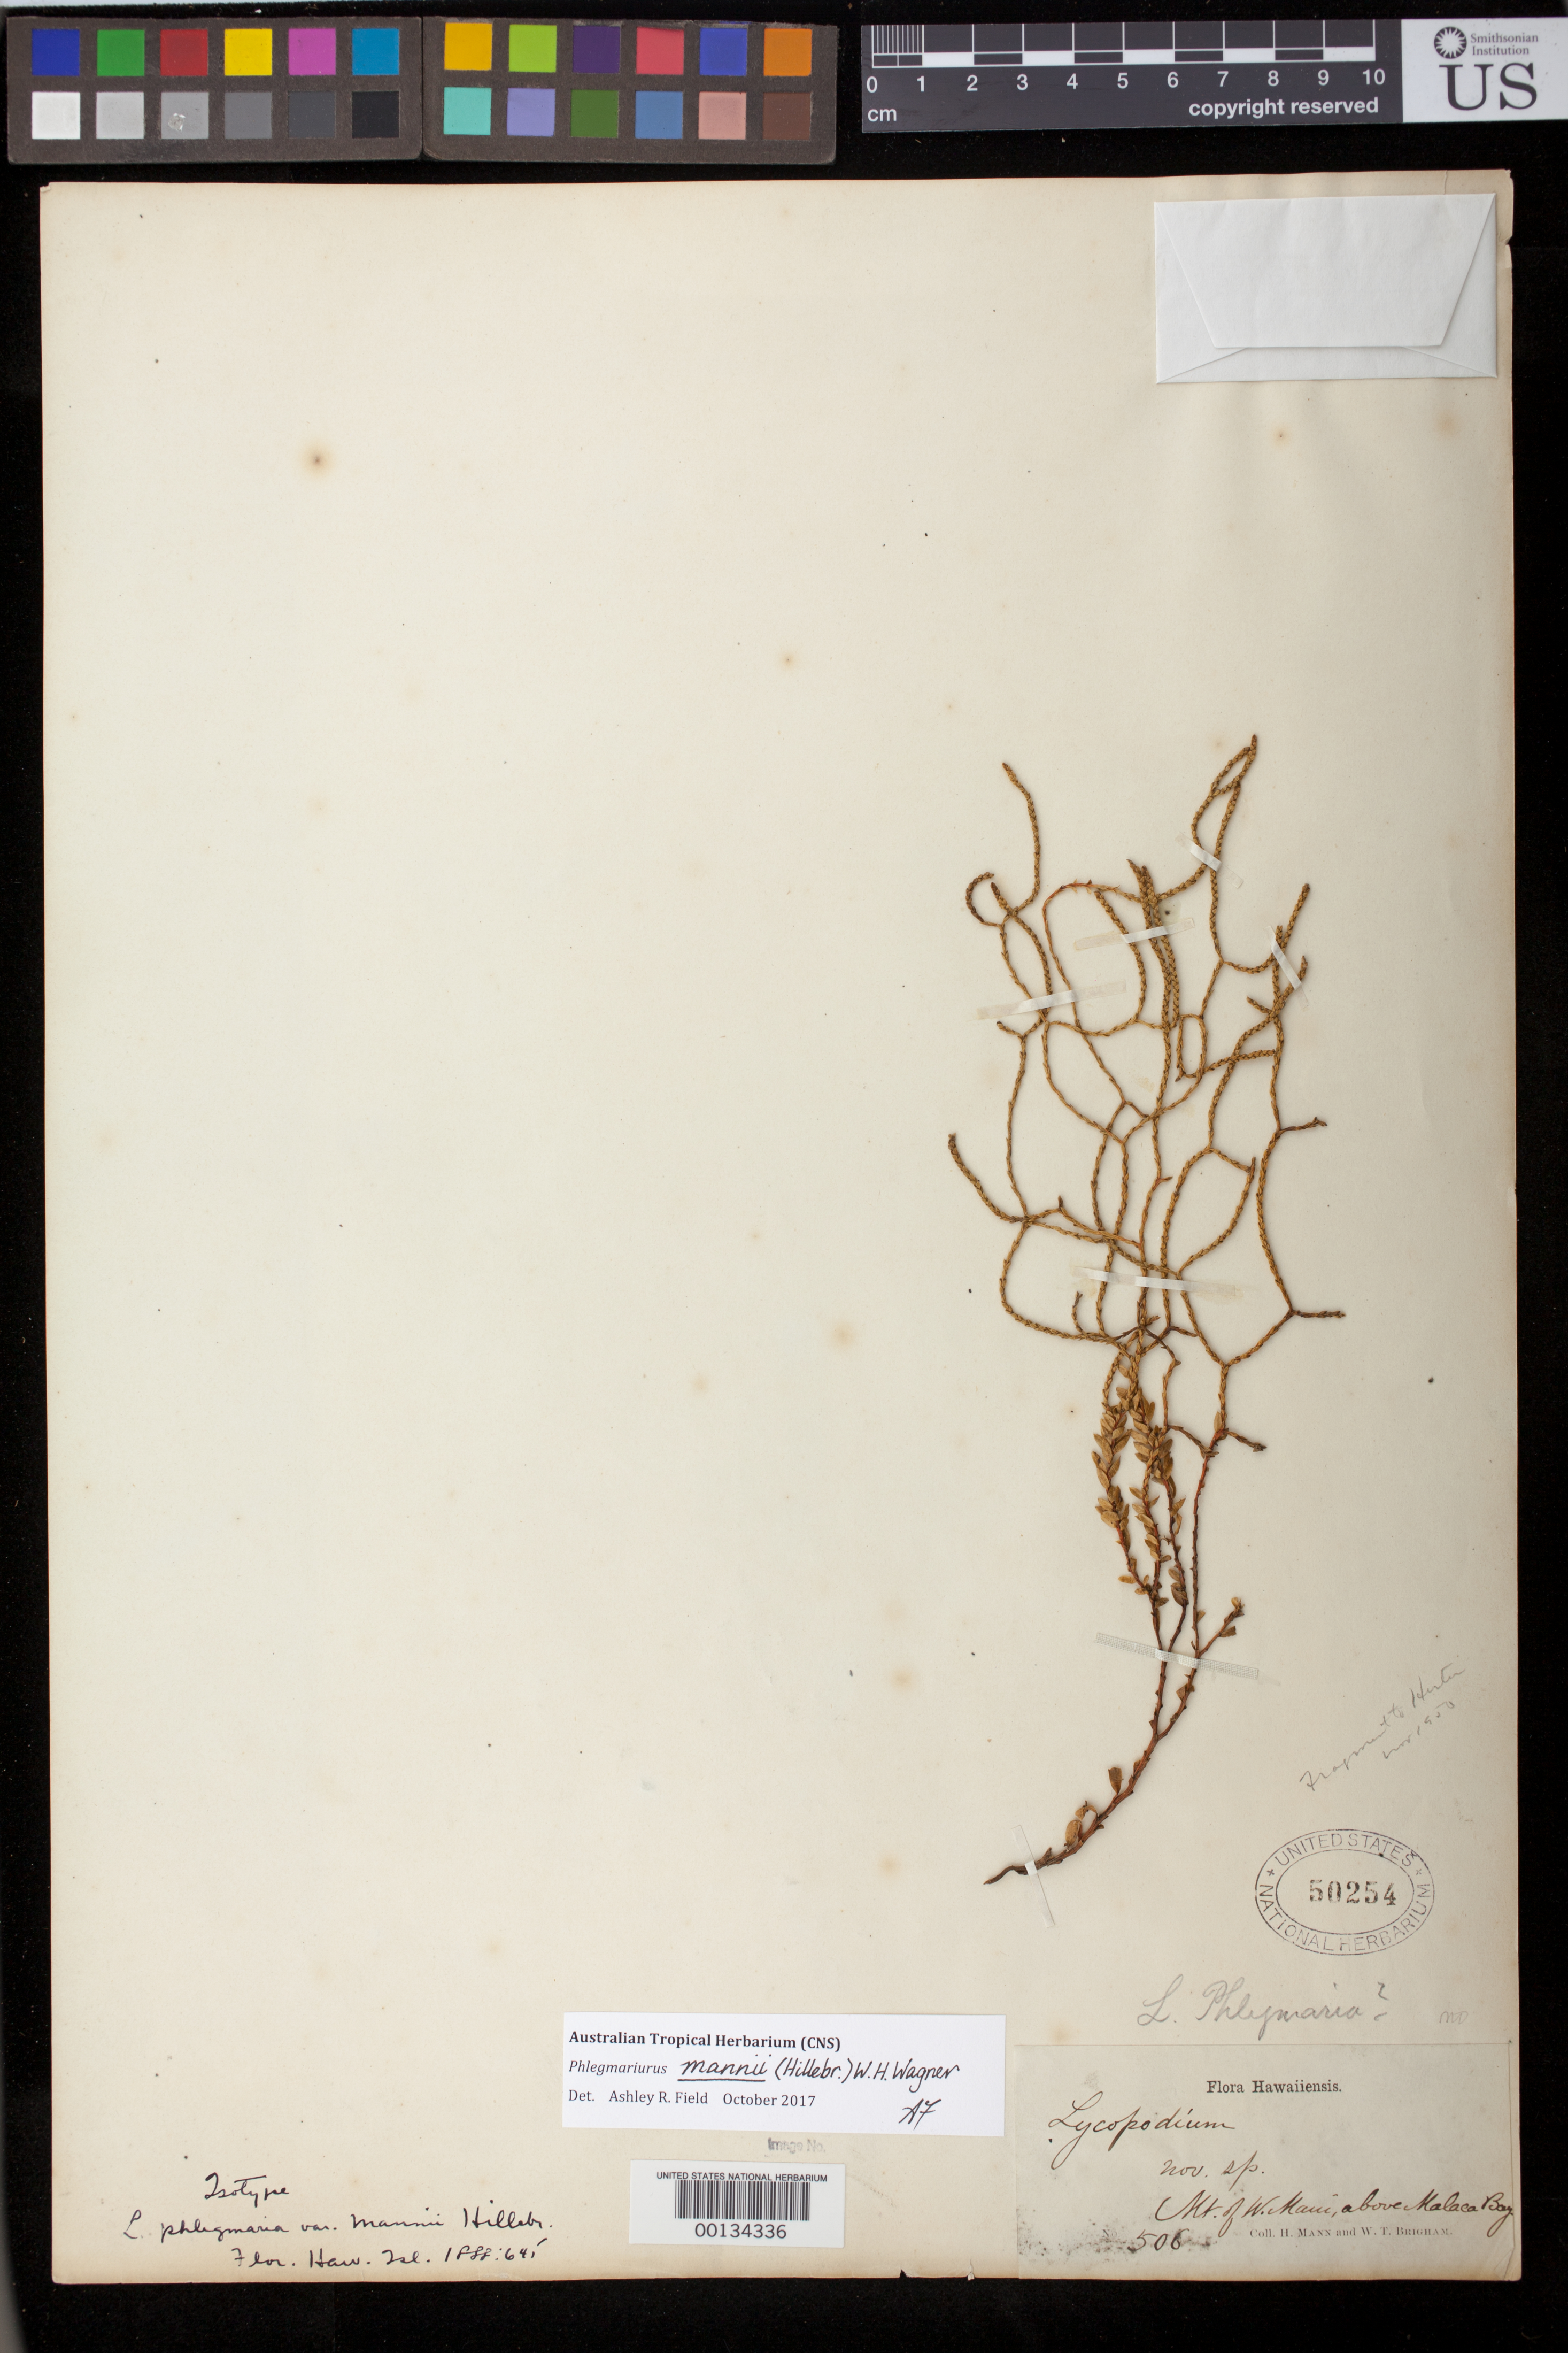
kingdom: Plantae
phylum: Tracheophyta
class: Lycopodiopsida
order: Lycopodiales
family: Lycopodiaceae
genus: Lycopodium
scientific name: Lycopodium phlegmaria var. mannii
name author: Hillebr.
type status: Type Collection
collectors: H. Mann & W. T. Brigham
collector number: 506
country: United States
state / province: Hawaii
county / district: Maui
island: Maui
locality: Mt. of W. Maui, above Malaca Bay.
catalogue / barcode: US 50254